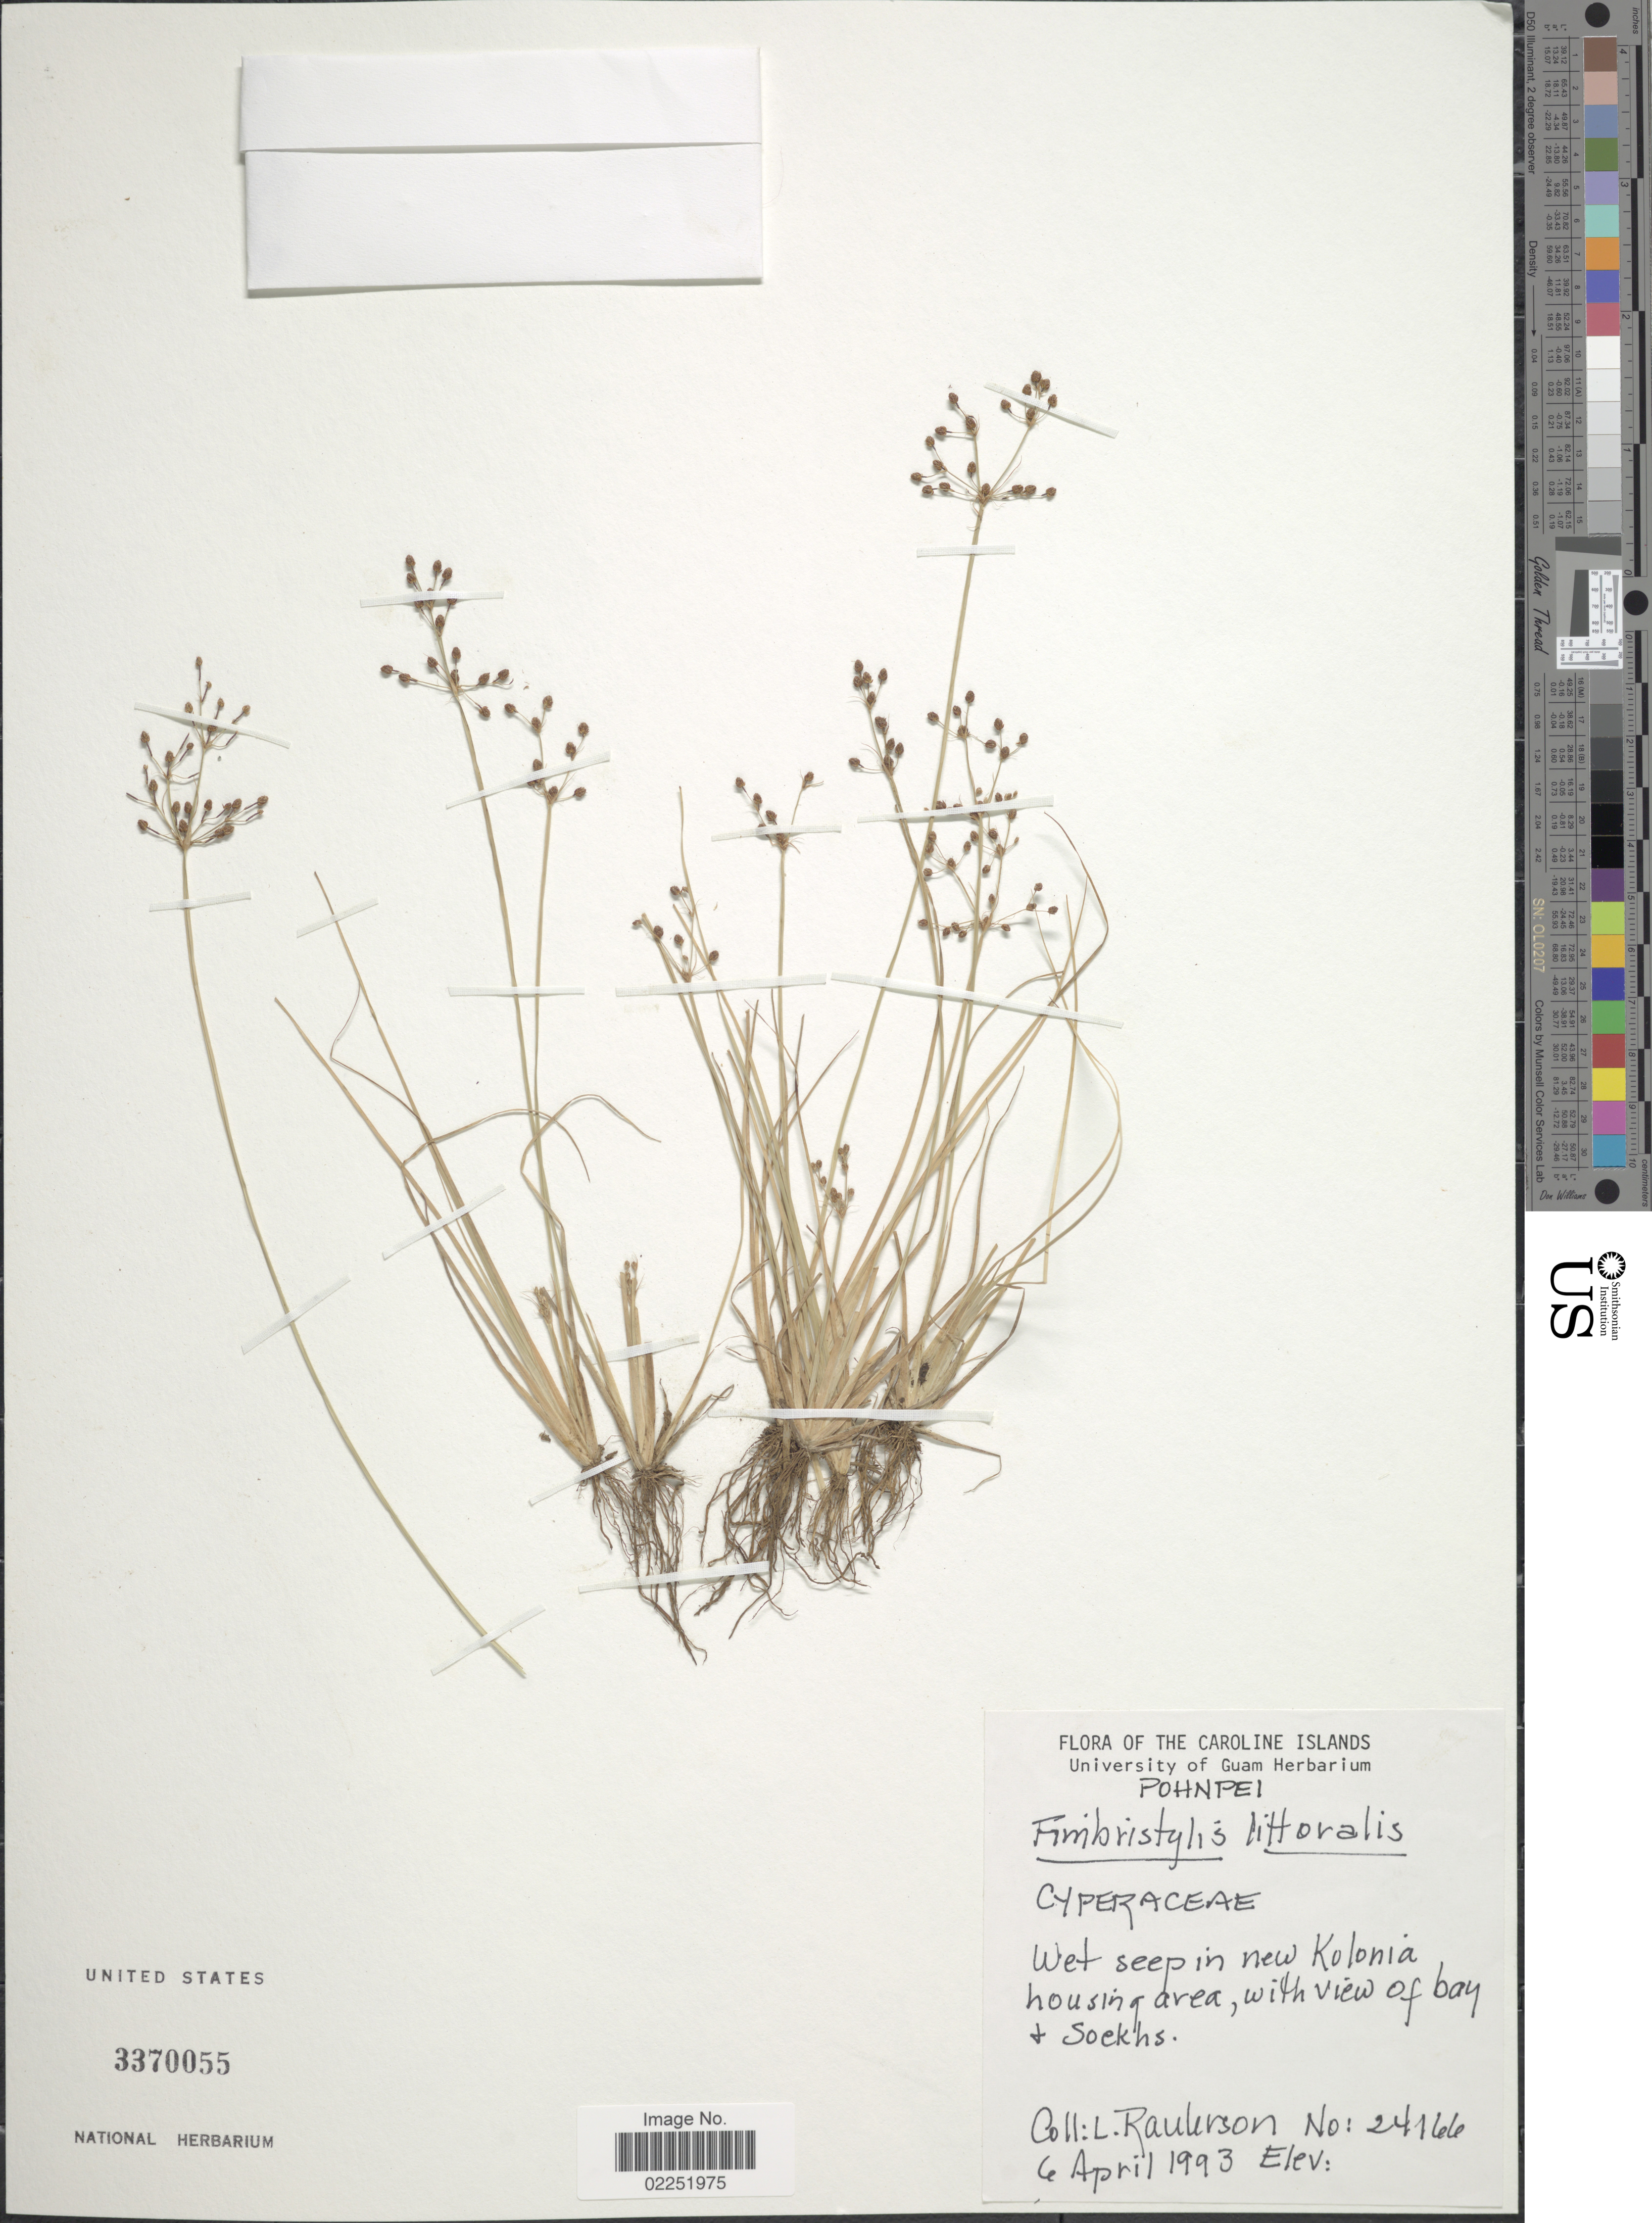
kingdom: Plantae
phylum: Tracheophyta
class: Liliopsida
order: Poales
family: Cyperaceae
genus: Fimbristylis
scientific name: Fimbristylis littoralis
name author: Gaudich.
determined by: Strong, M. T., (US), Smithsonian Institution - National Museum of Natural History (UNITED STATES)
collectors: L. Raulerson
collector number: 24166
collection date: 1993-04-06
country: Micronesia, Federated States of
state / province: Pohnpei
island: Pohnpei [Ponape]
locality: The Caroline Islands, Wet seep in new Kolonia housing area, with view of bay + soekhs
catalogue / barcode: US 3370055